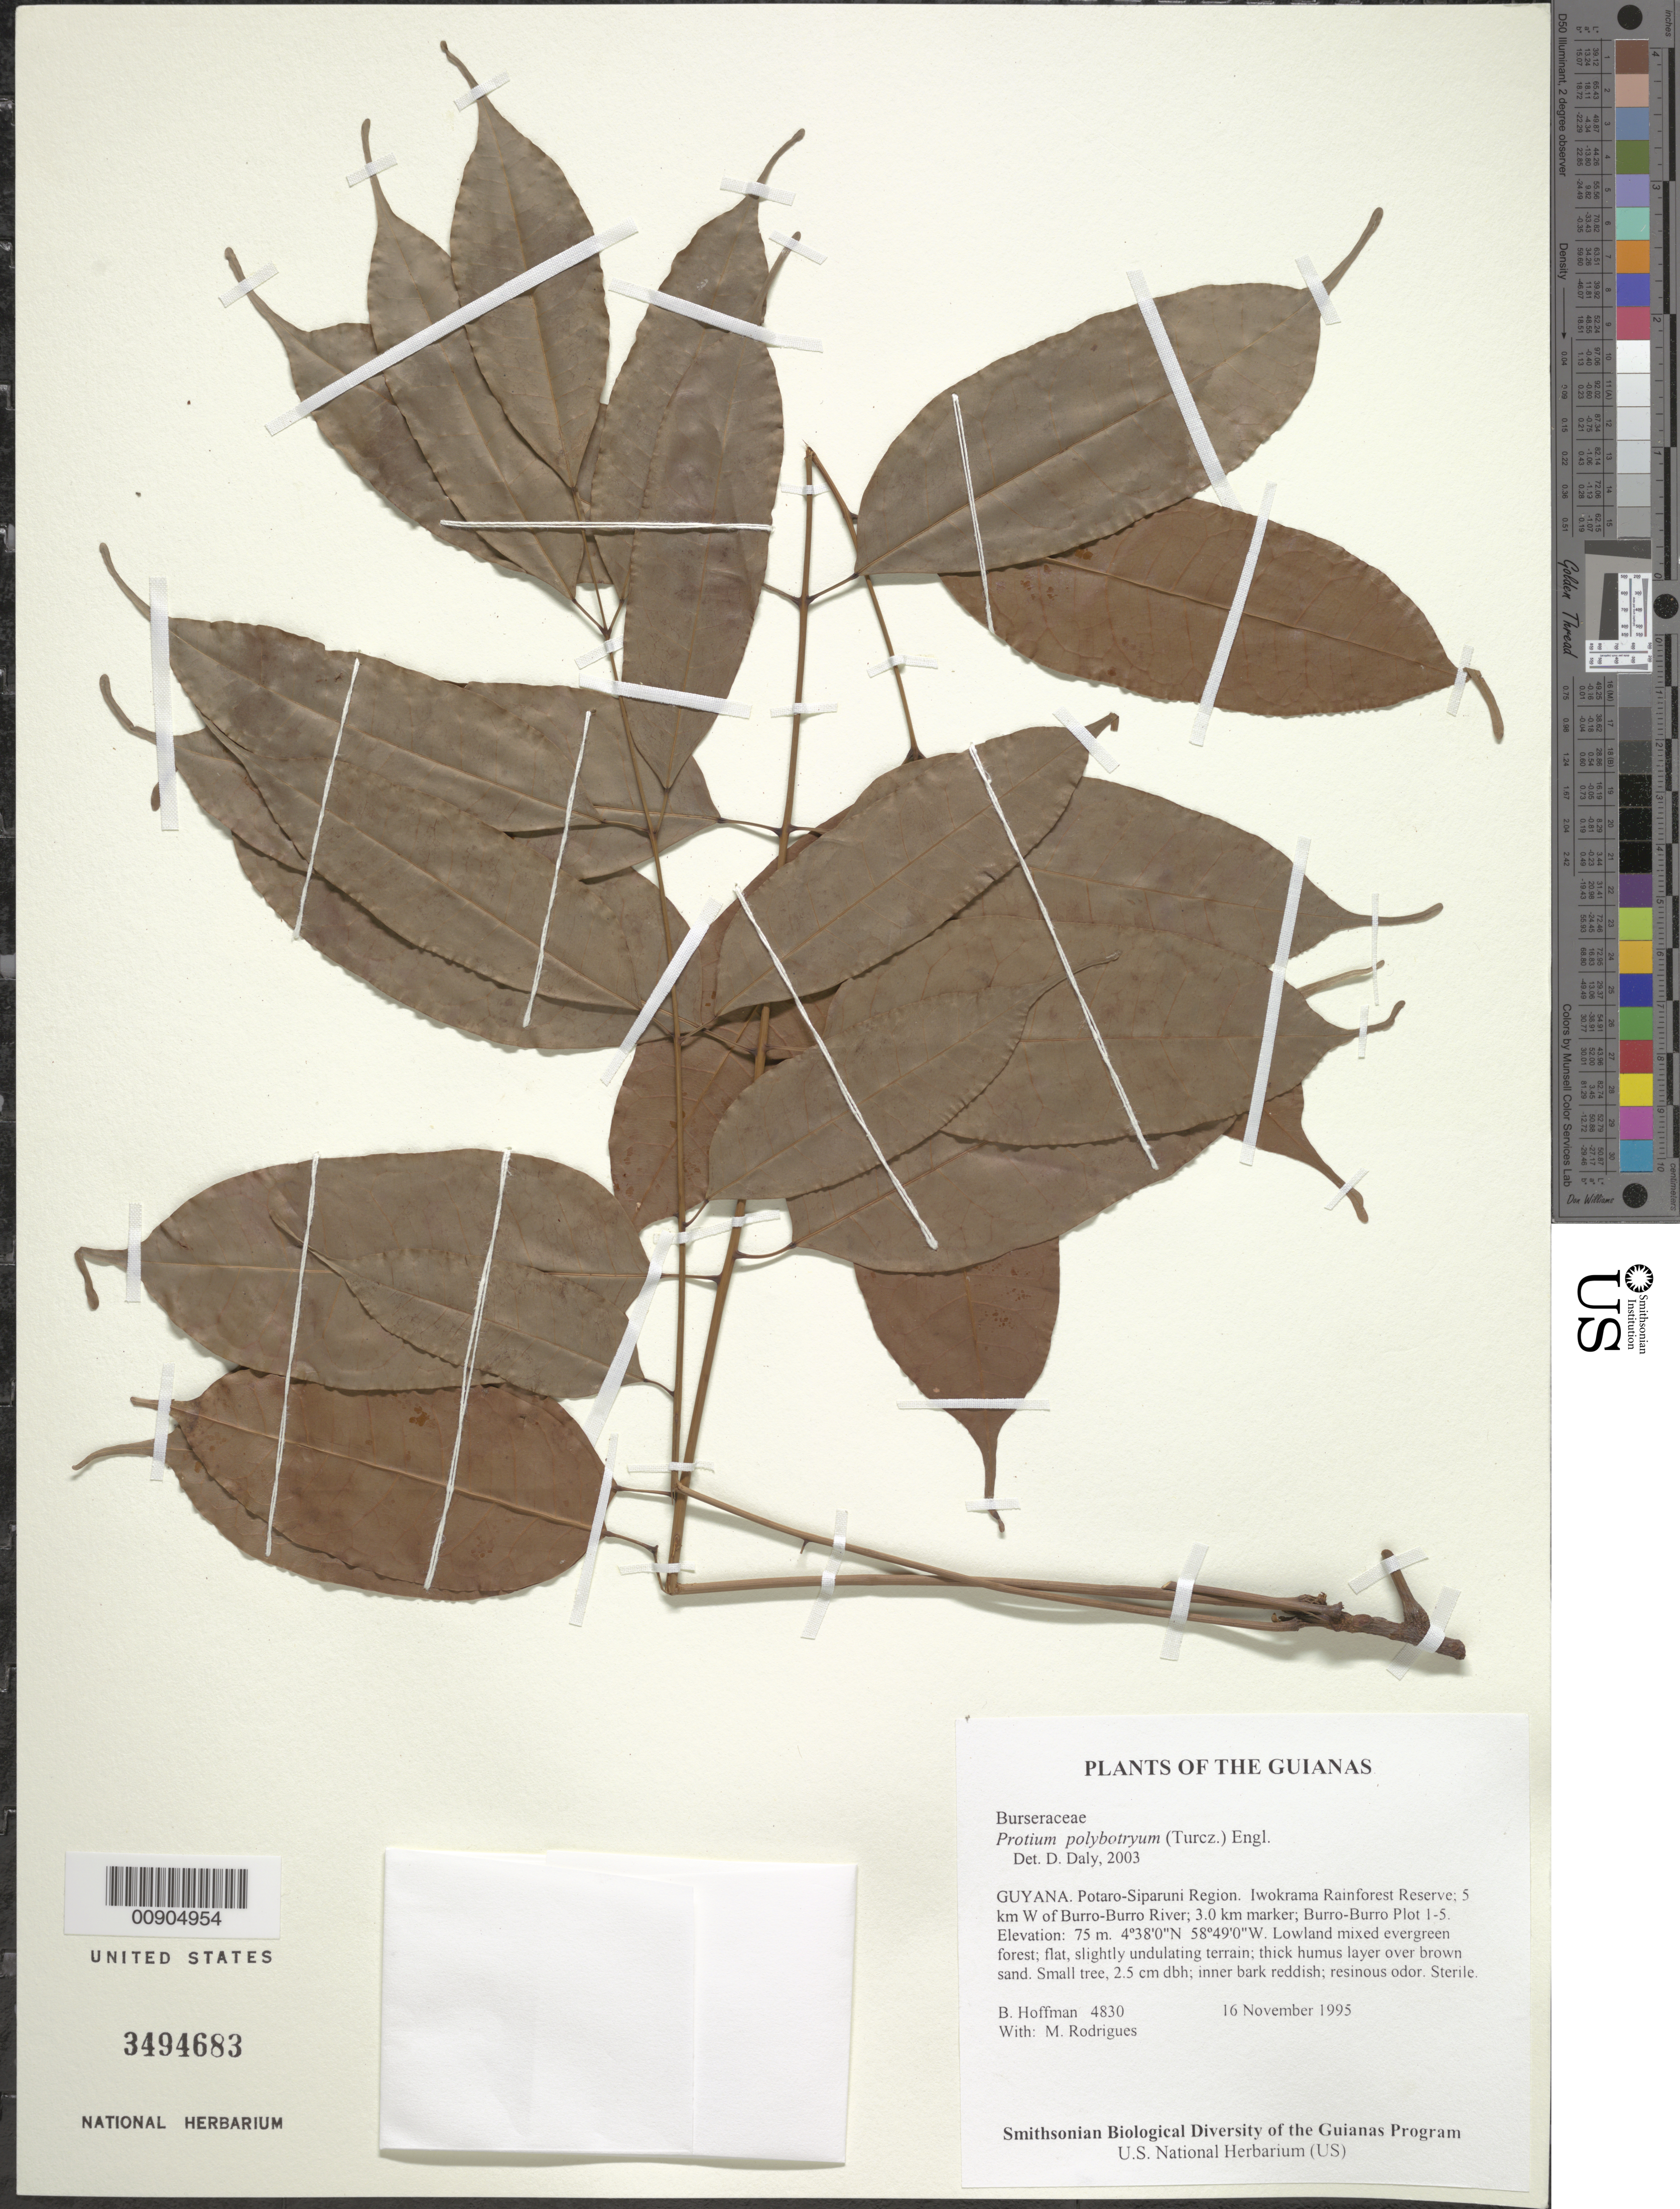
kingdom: Plantae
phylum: Tracheophyta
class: Magnoliopsida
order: Sapindales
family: Burseraceae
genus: Protium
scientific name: Protium polybotryum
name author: (Turcz.) Engl.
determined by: Daly, D. C.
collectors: B. Hoffman & M. T. Rodrigues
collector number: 4830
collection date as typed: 16 November 1995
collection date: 1995-11-16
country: Guyana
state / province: Potaro-Siparuni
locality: Iwokrama Rainforest Reserve; 5 km cut line W of Burro-Burro River; 3.0 km marker. Burro-Burro Plot 1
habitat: Lowland mixed evergreen forest; flat, slightly undulating terrain; thick humus layer over brown sand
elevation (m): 75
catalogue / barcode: US 3494683